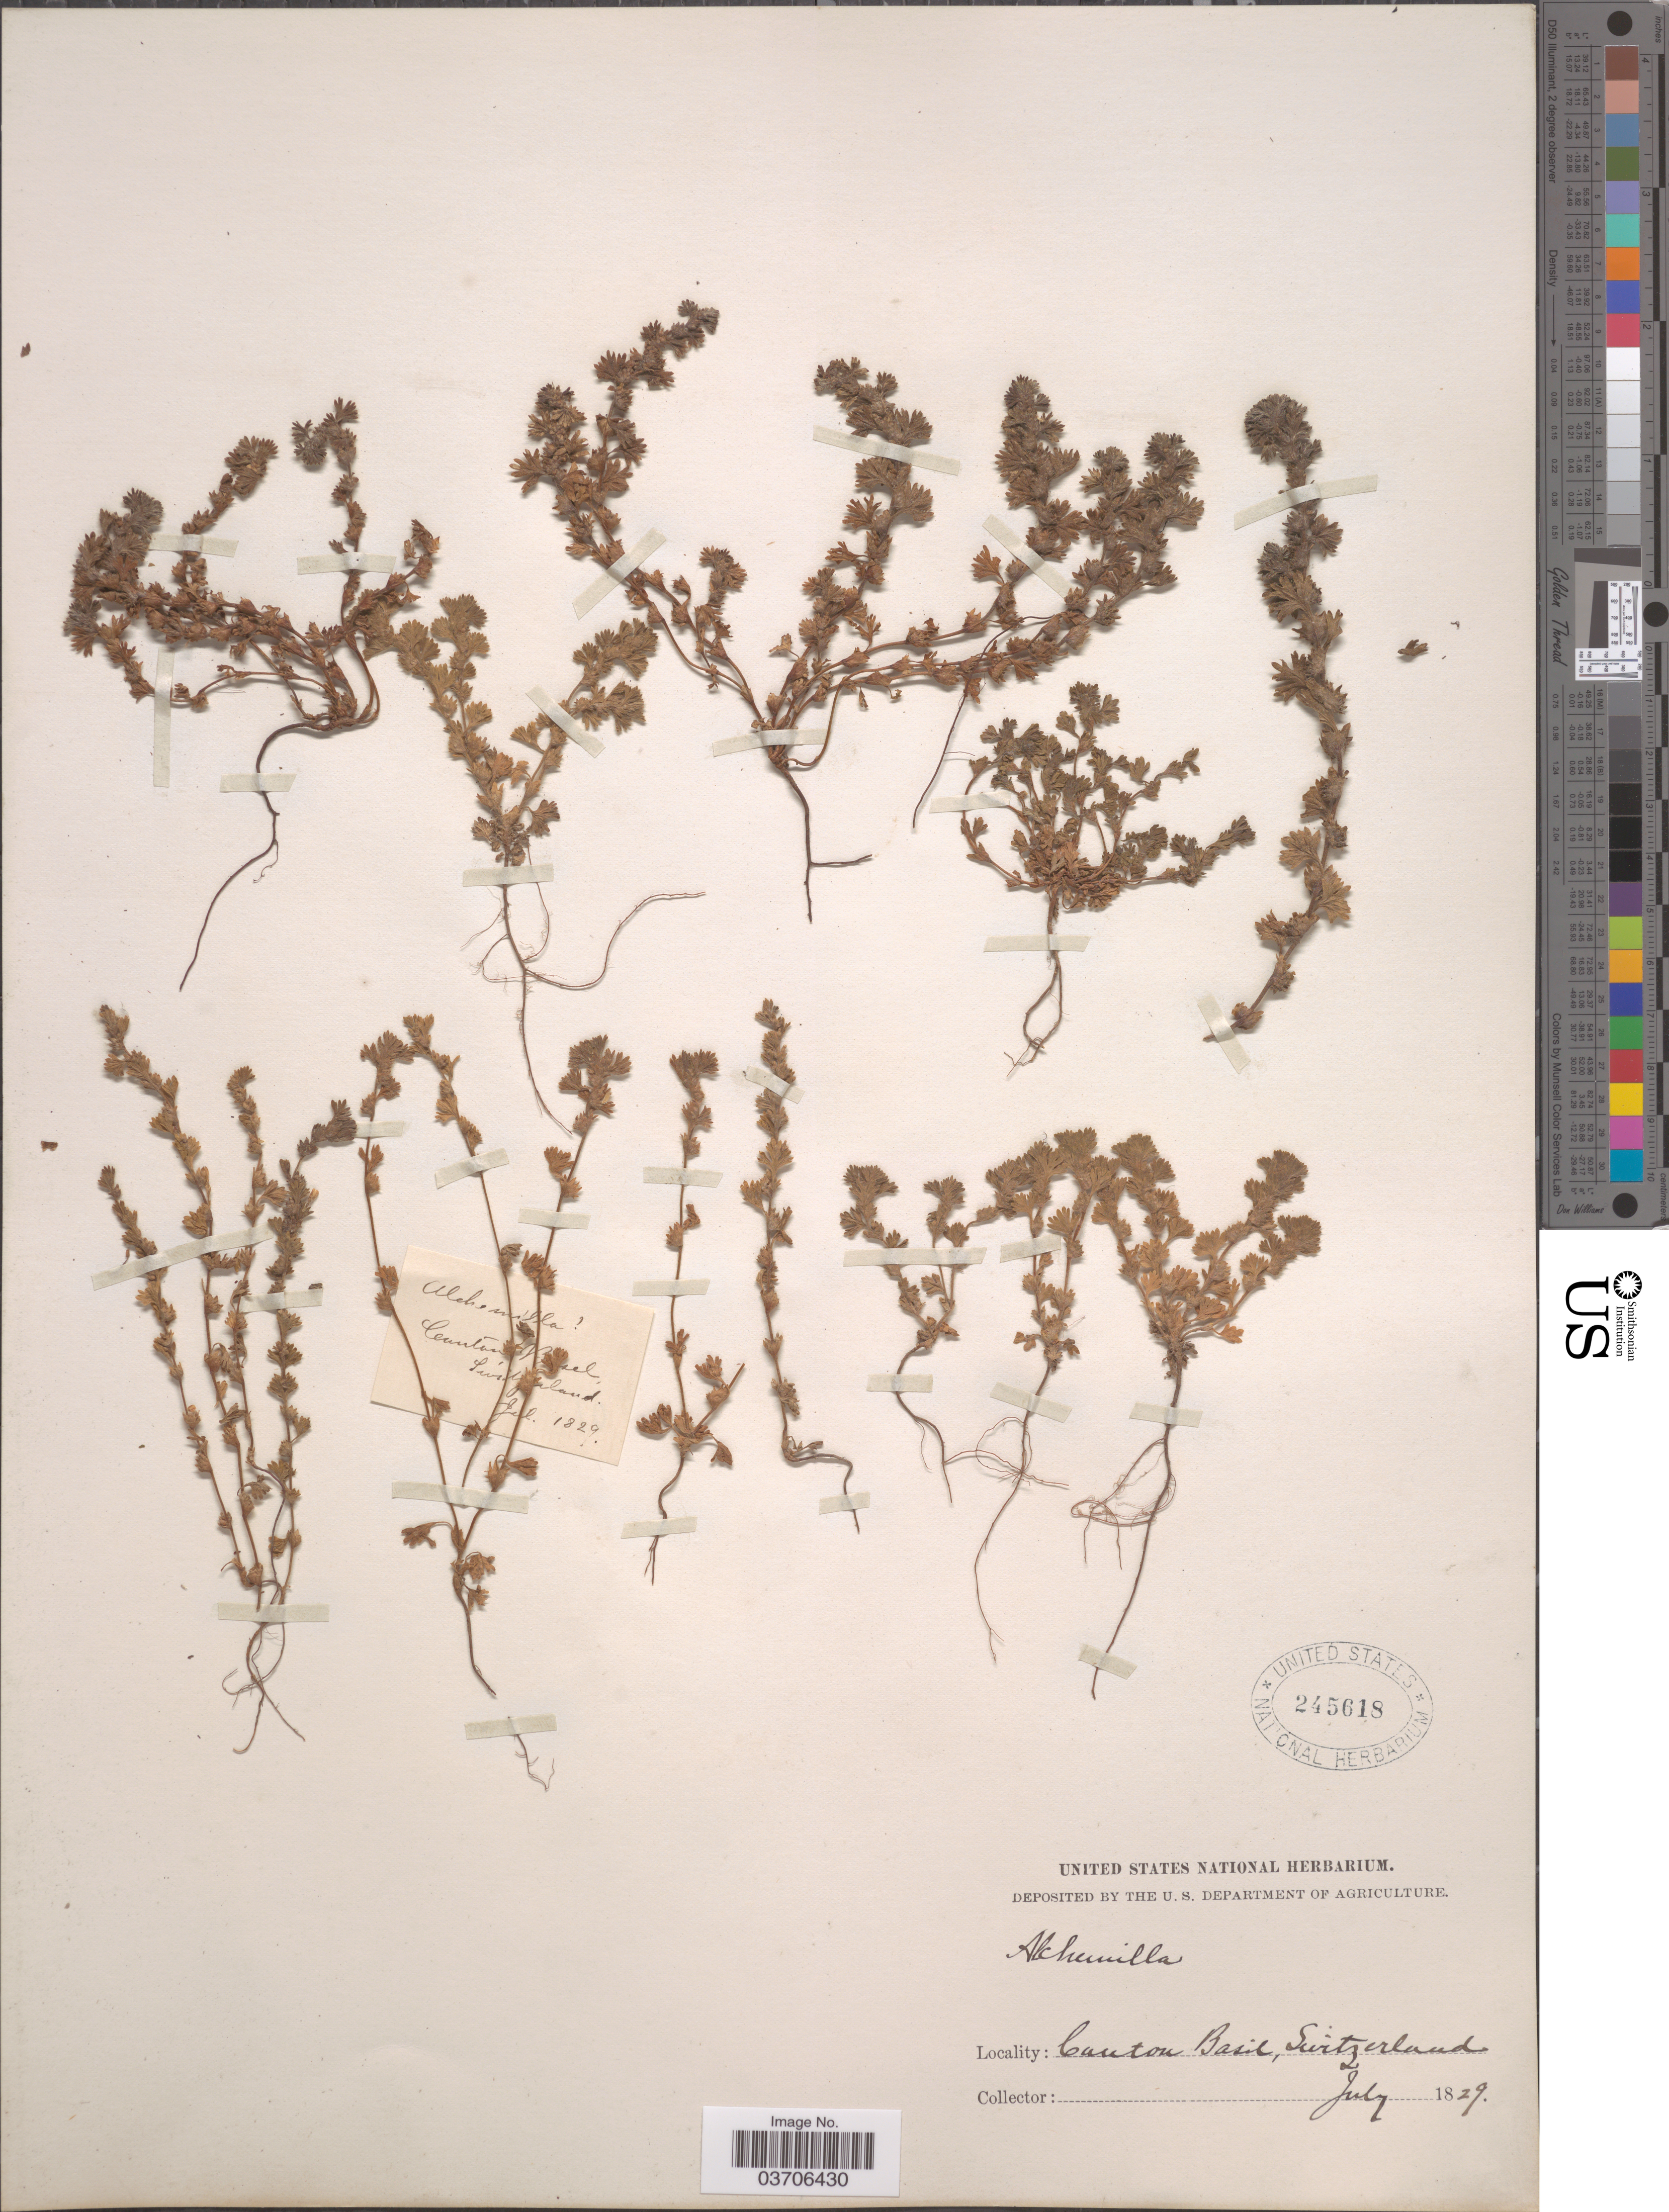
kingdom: Plantae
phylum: Tracheophyta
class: Magnoliopsida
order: Rosales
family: Rosaceae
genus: Alchemilla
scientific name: Alchemilla sp.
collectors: ex herb. United States National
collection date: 1829-07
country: Switzerland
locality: Canton Basil.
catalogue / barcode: US 245618